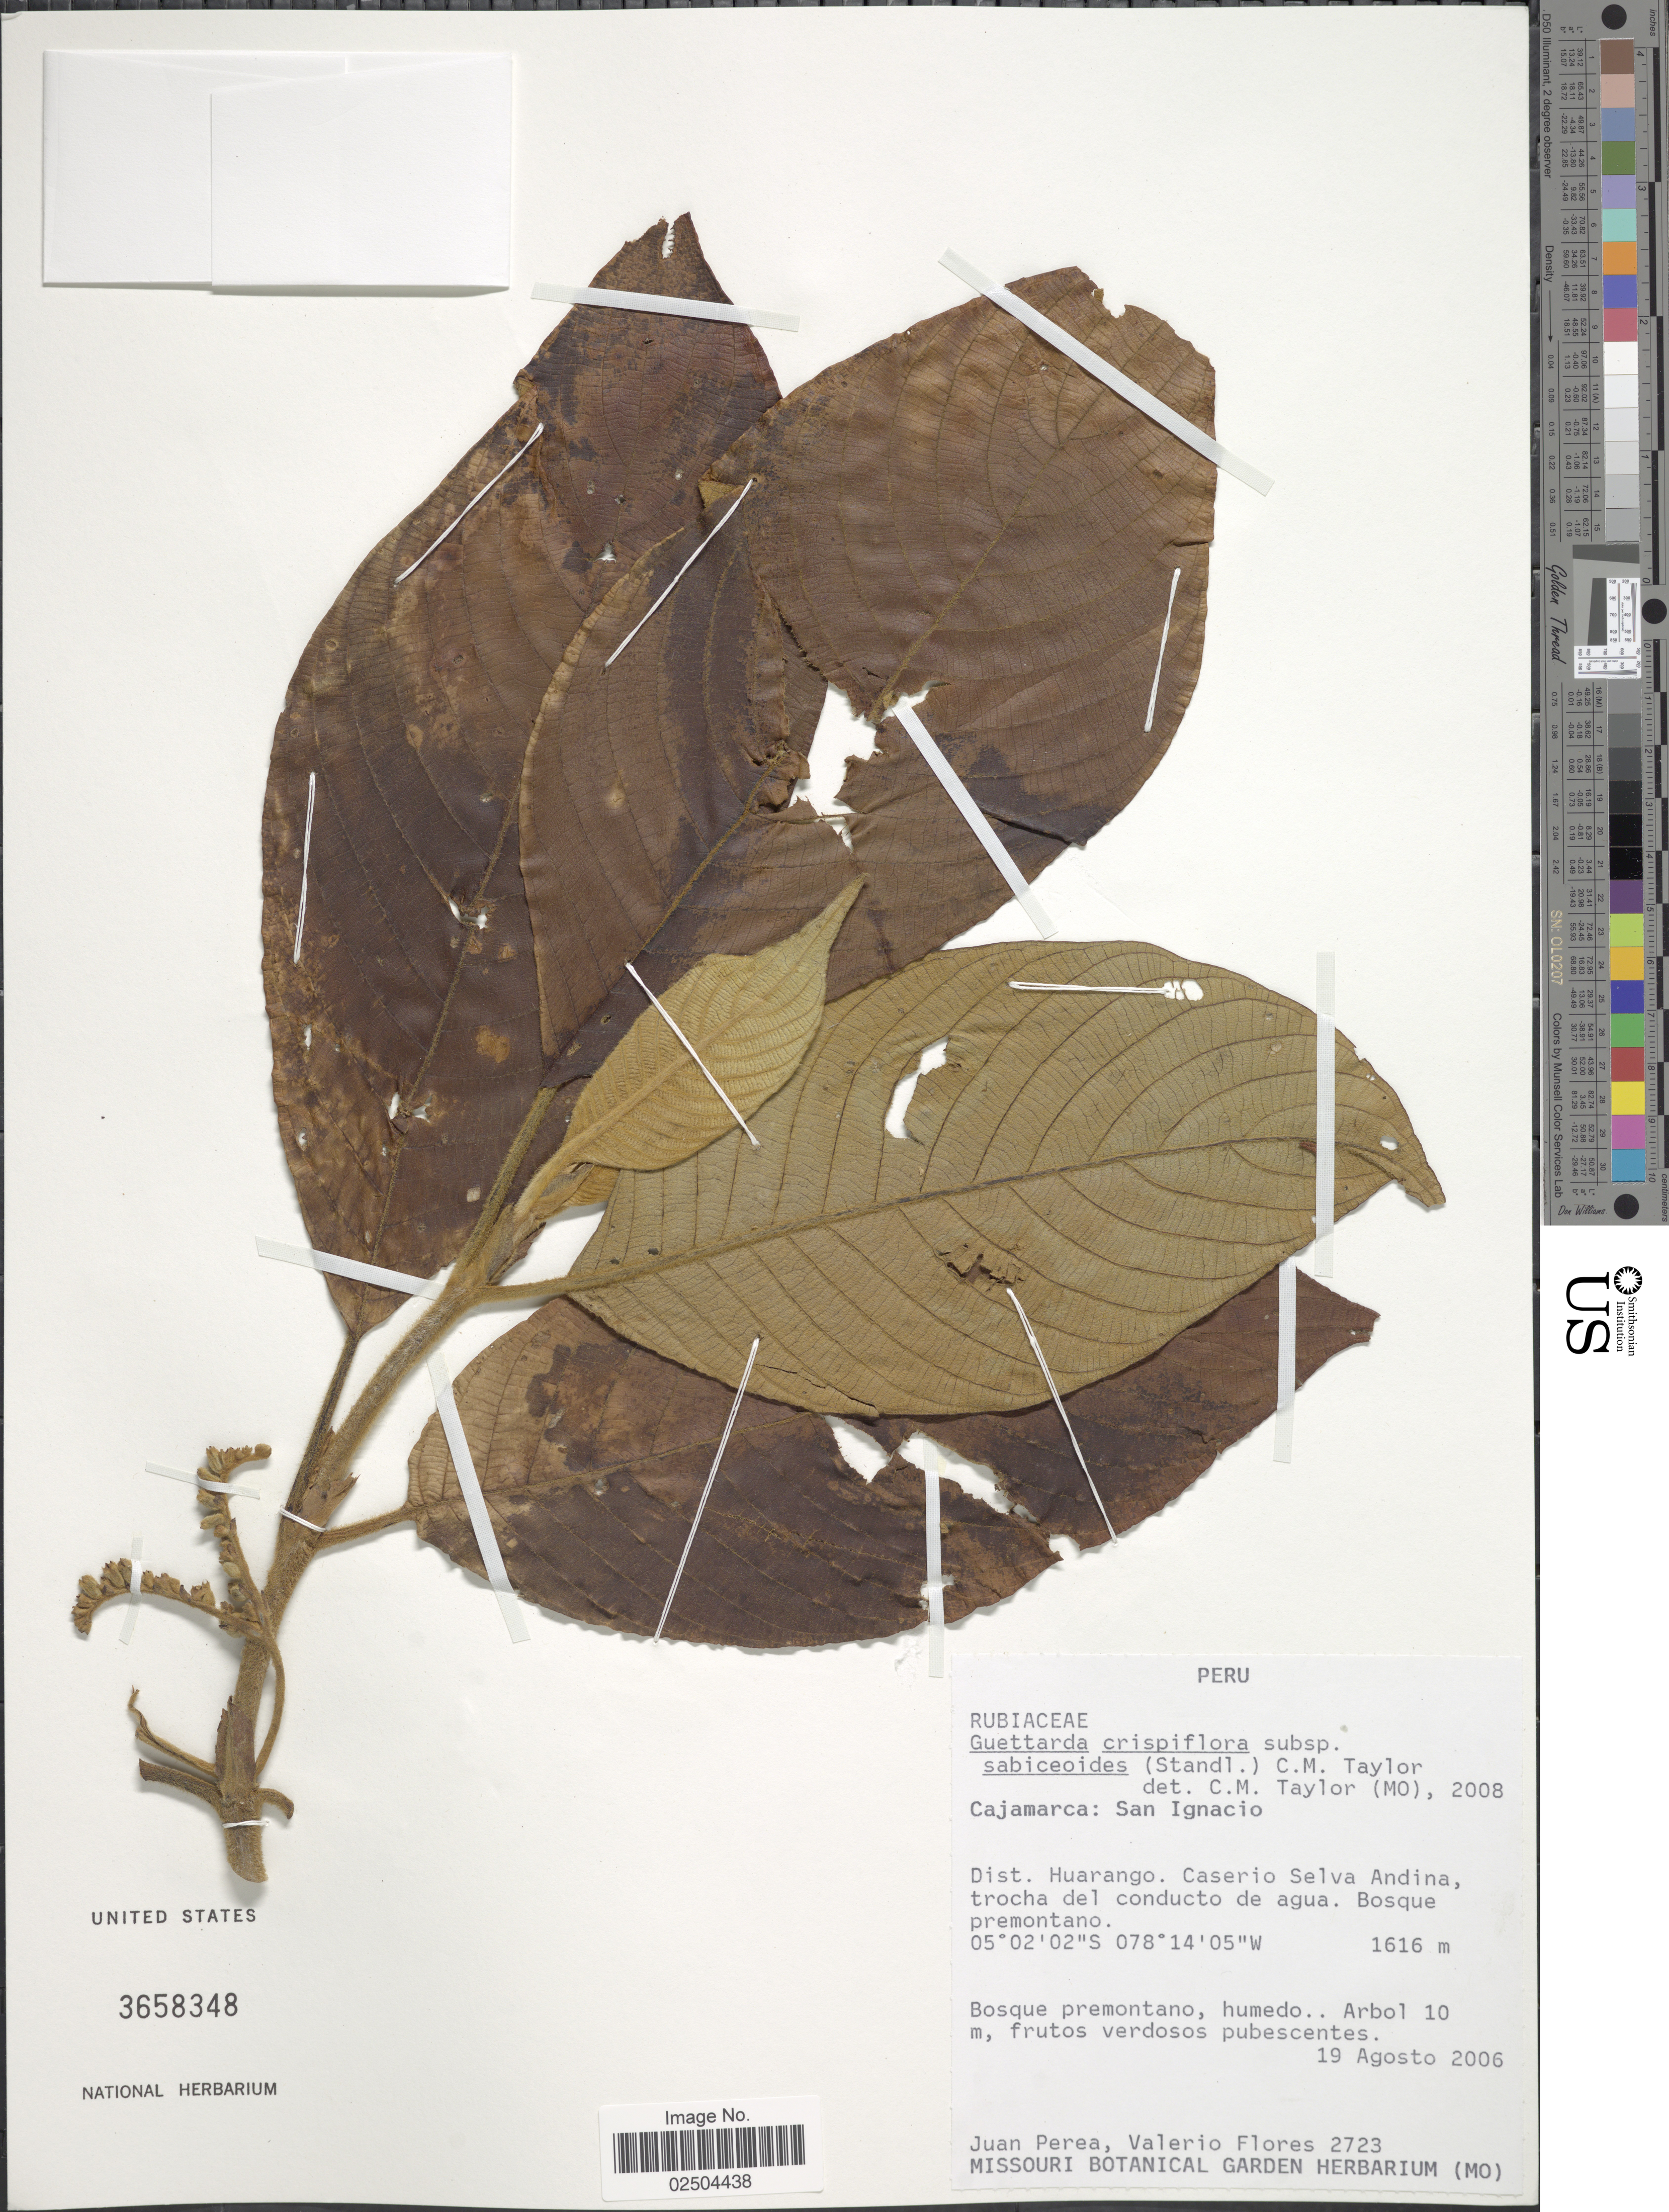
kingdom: Plantae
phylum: Tracheophyta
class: Magnoliopsida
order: Gentianales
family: Rubiaceae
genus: Guettarda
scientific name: Guettarda crispiflora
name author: Vahl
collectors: J. Perea & V. Flores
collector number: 2723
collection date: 2006-08-19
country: Peru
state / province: Cajamarca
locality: Cajamarca: San Ignacio, Dist. Huarango, Caserio Selva Andina, trocha del conducto de agua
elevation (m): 1616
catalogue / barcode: US 3658348